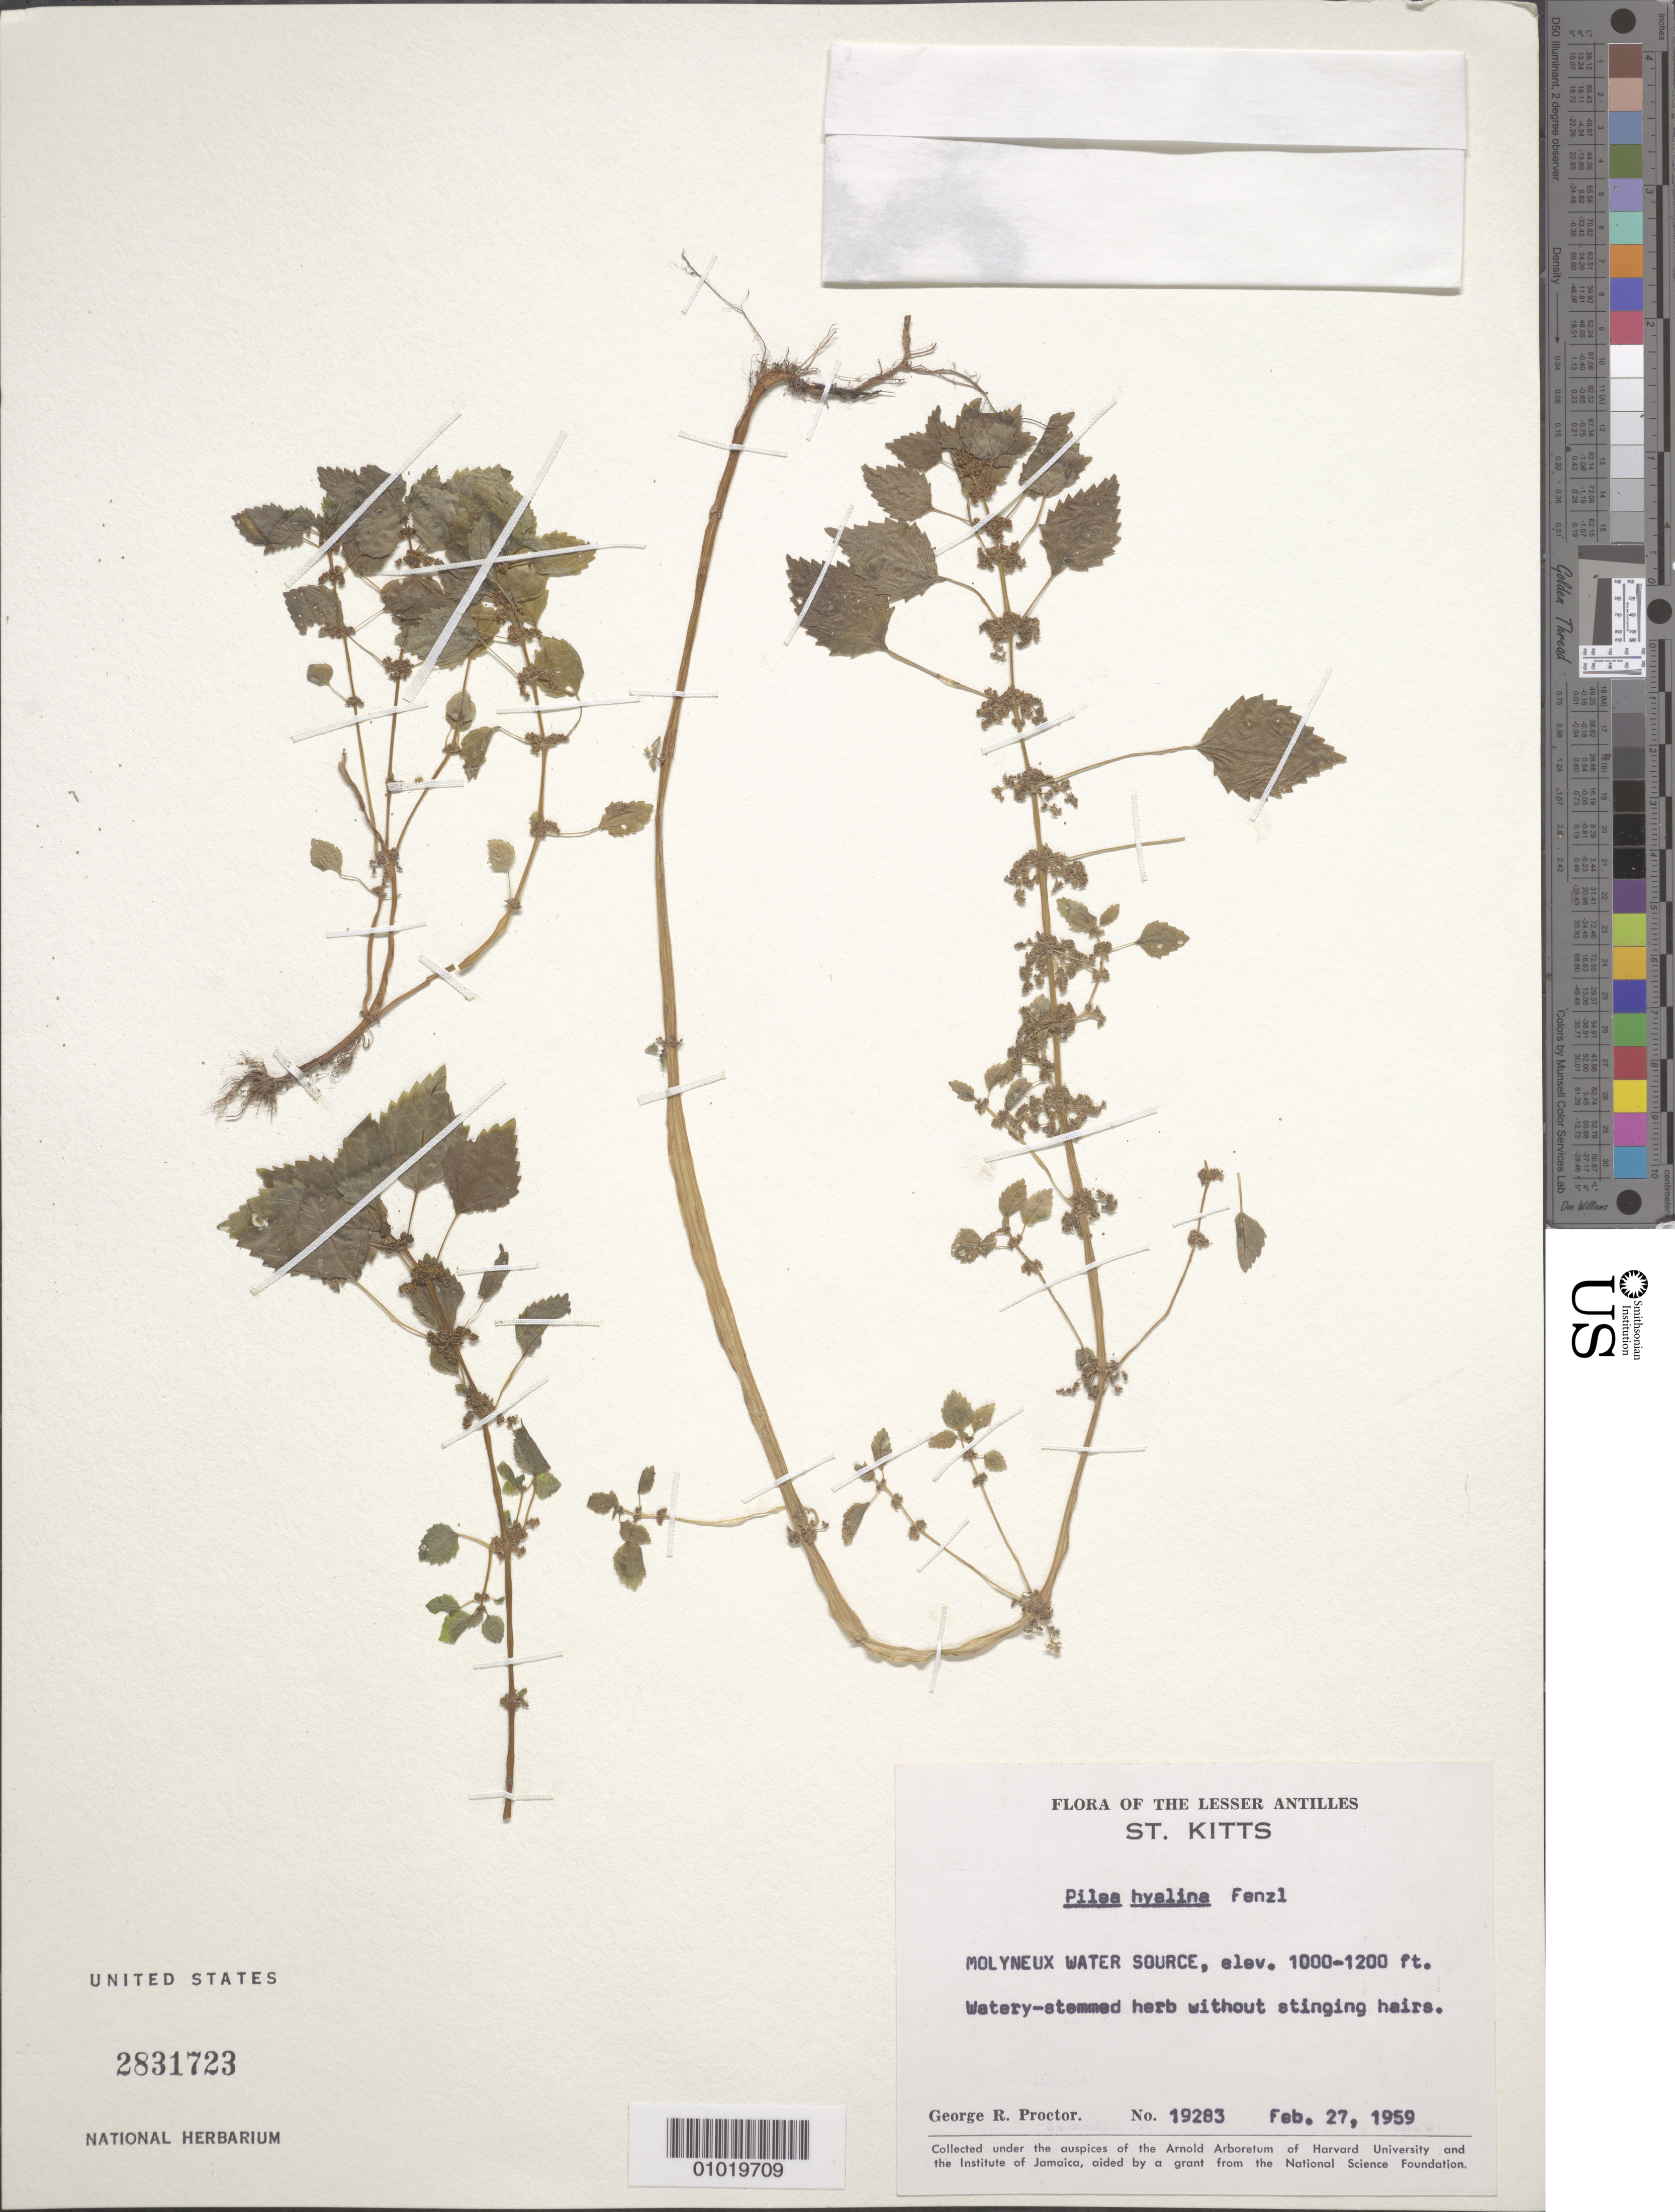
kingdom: Plantae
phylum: Tracheophyta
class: Magnoliopsida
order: Rosales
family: Urticaceae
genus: Pilea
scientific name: Pilea hyalina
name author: Fenzl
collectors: G. R. Proctor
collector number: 19283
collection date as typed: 27 Feb 1959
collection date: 1959-02-27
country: St. Christopher-Nevis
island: St. Christopher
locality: Molyneux water source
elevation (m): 305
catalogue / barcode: US 2831723